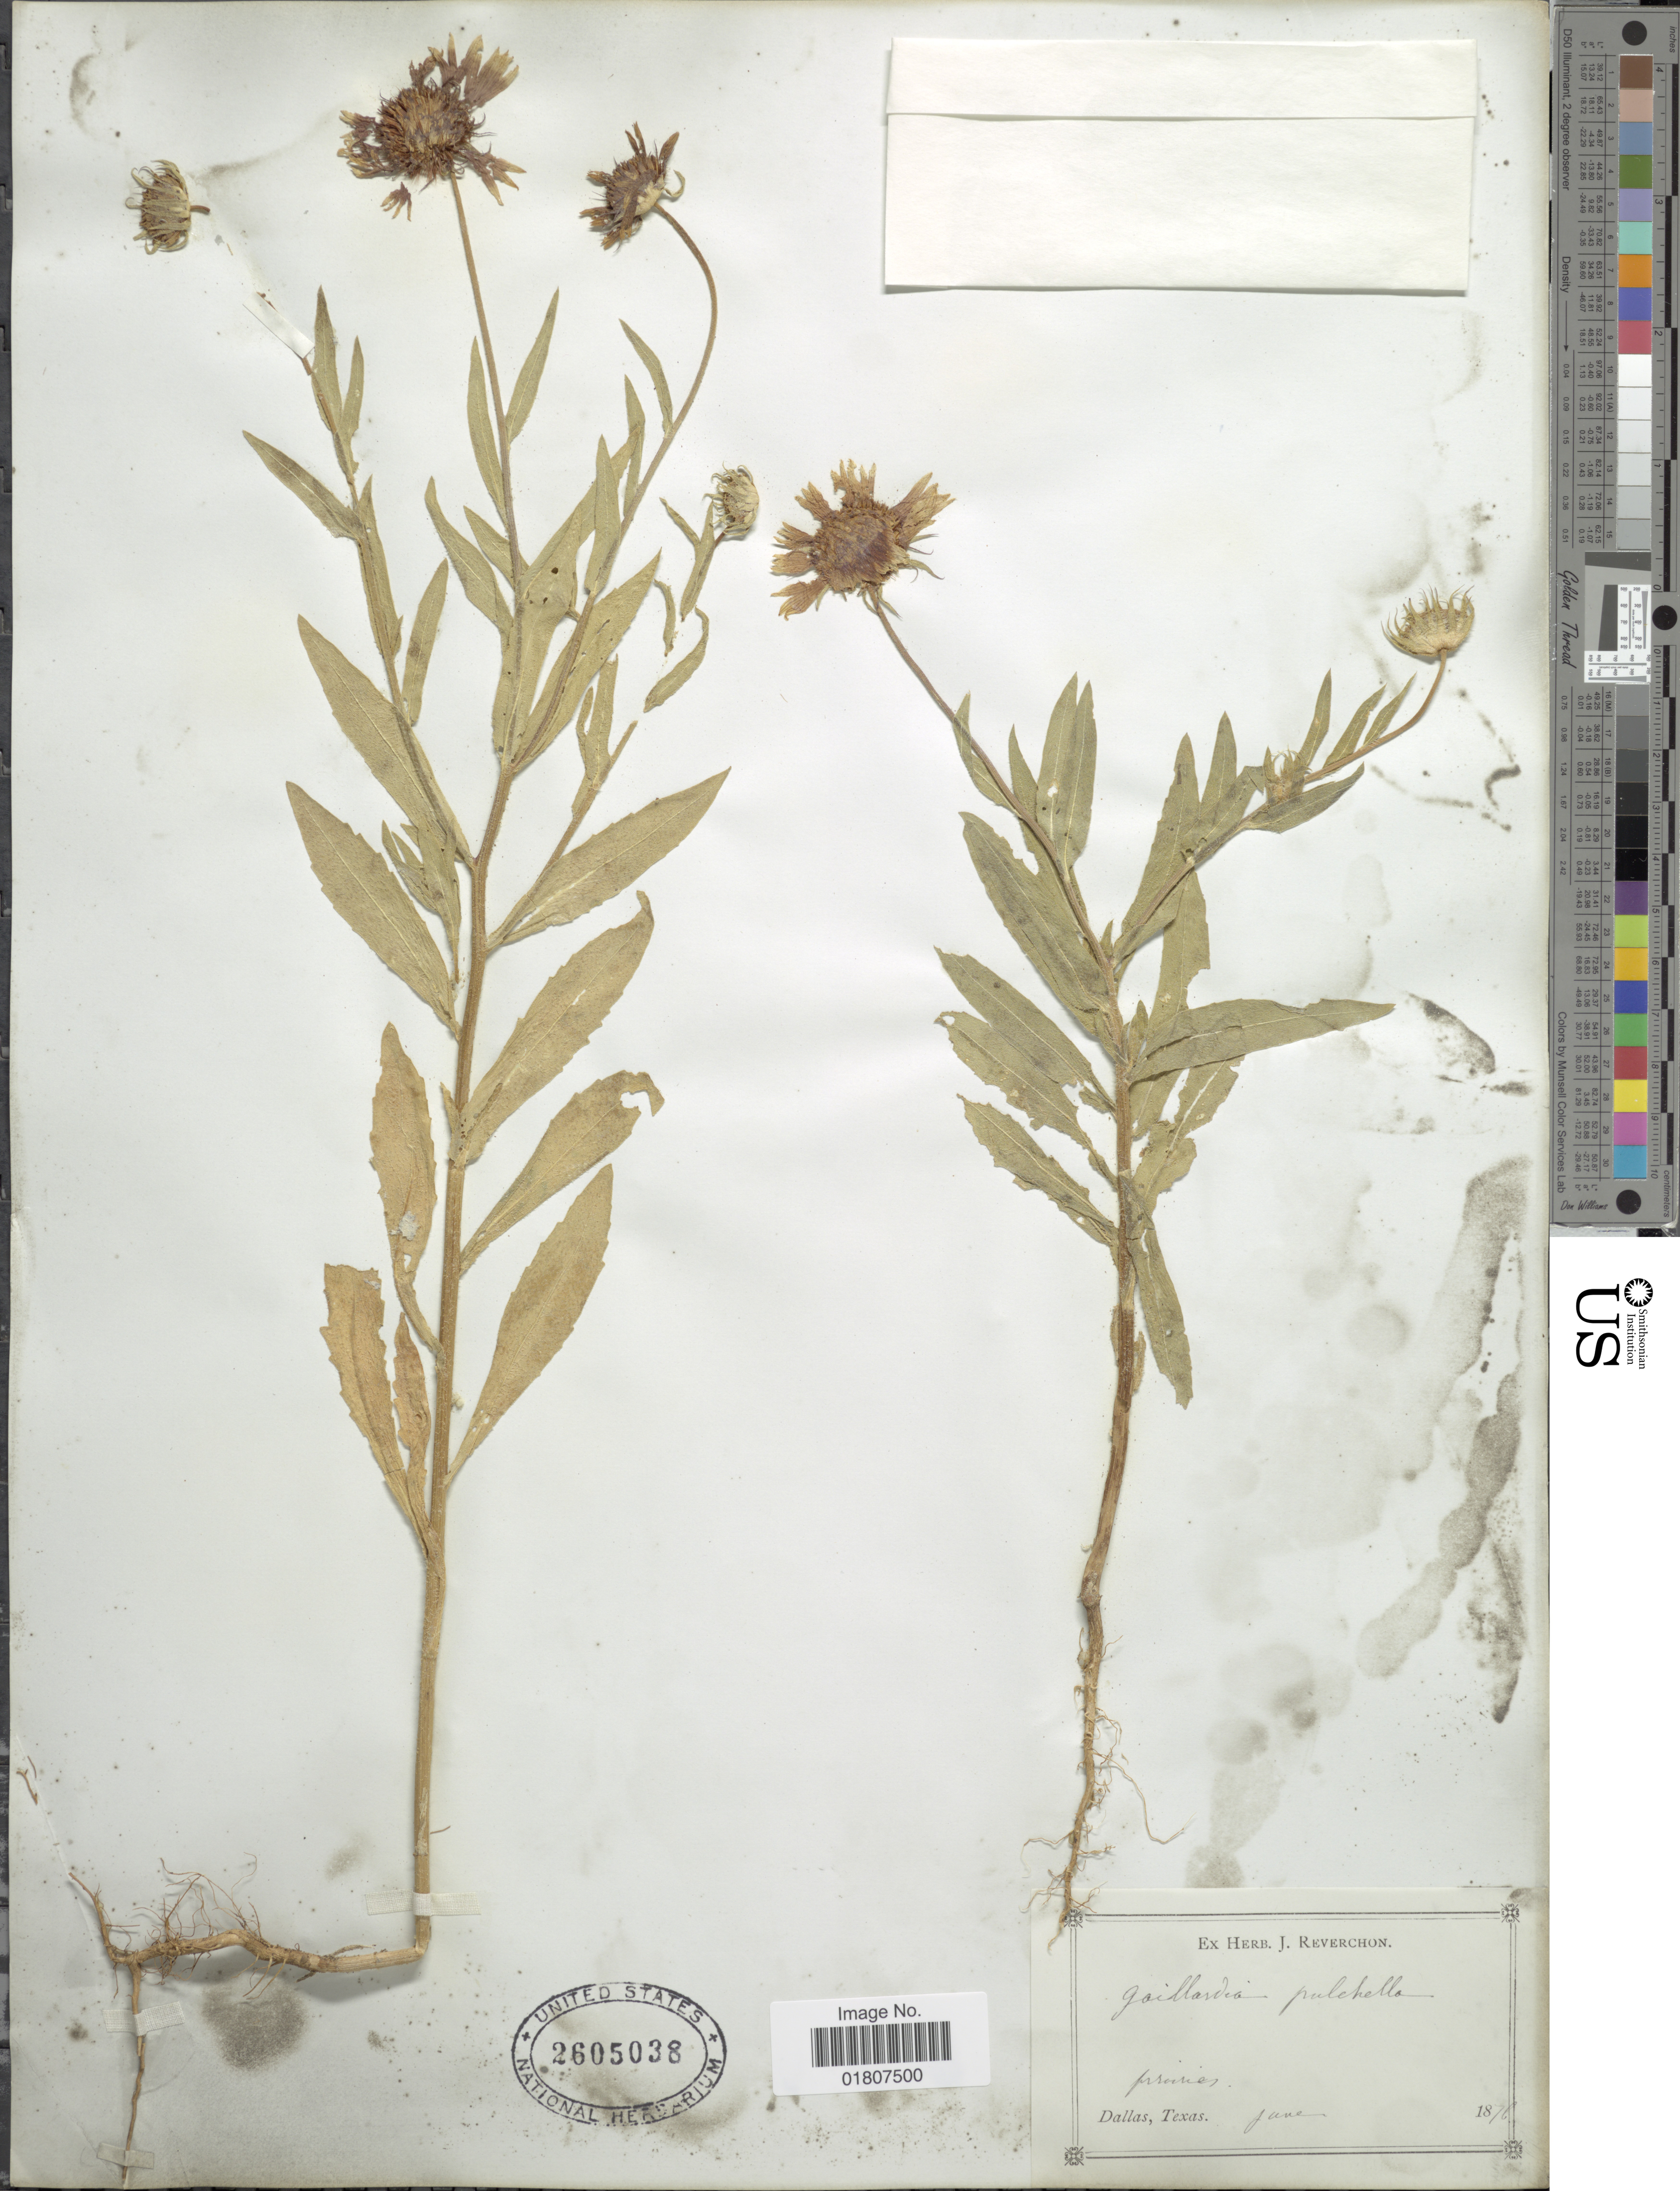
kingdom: Plantae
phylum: Tracheophyta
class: Magnoliopsida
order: Asterales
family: Asteraceae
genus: Gaillardia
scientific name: Gaillardia pulchella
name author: Foug.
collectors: ex herb. J. Reverchon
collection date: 1876-06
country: United States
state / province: Texas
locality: Dallas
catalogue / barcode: US 2605038